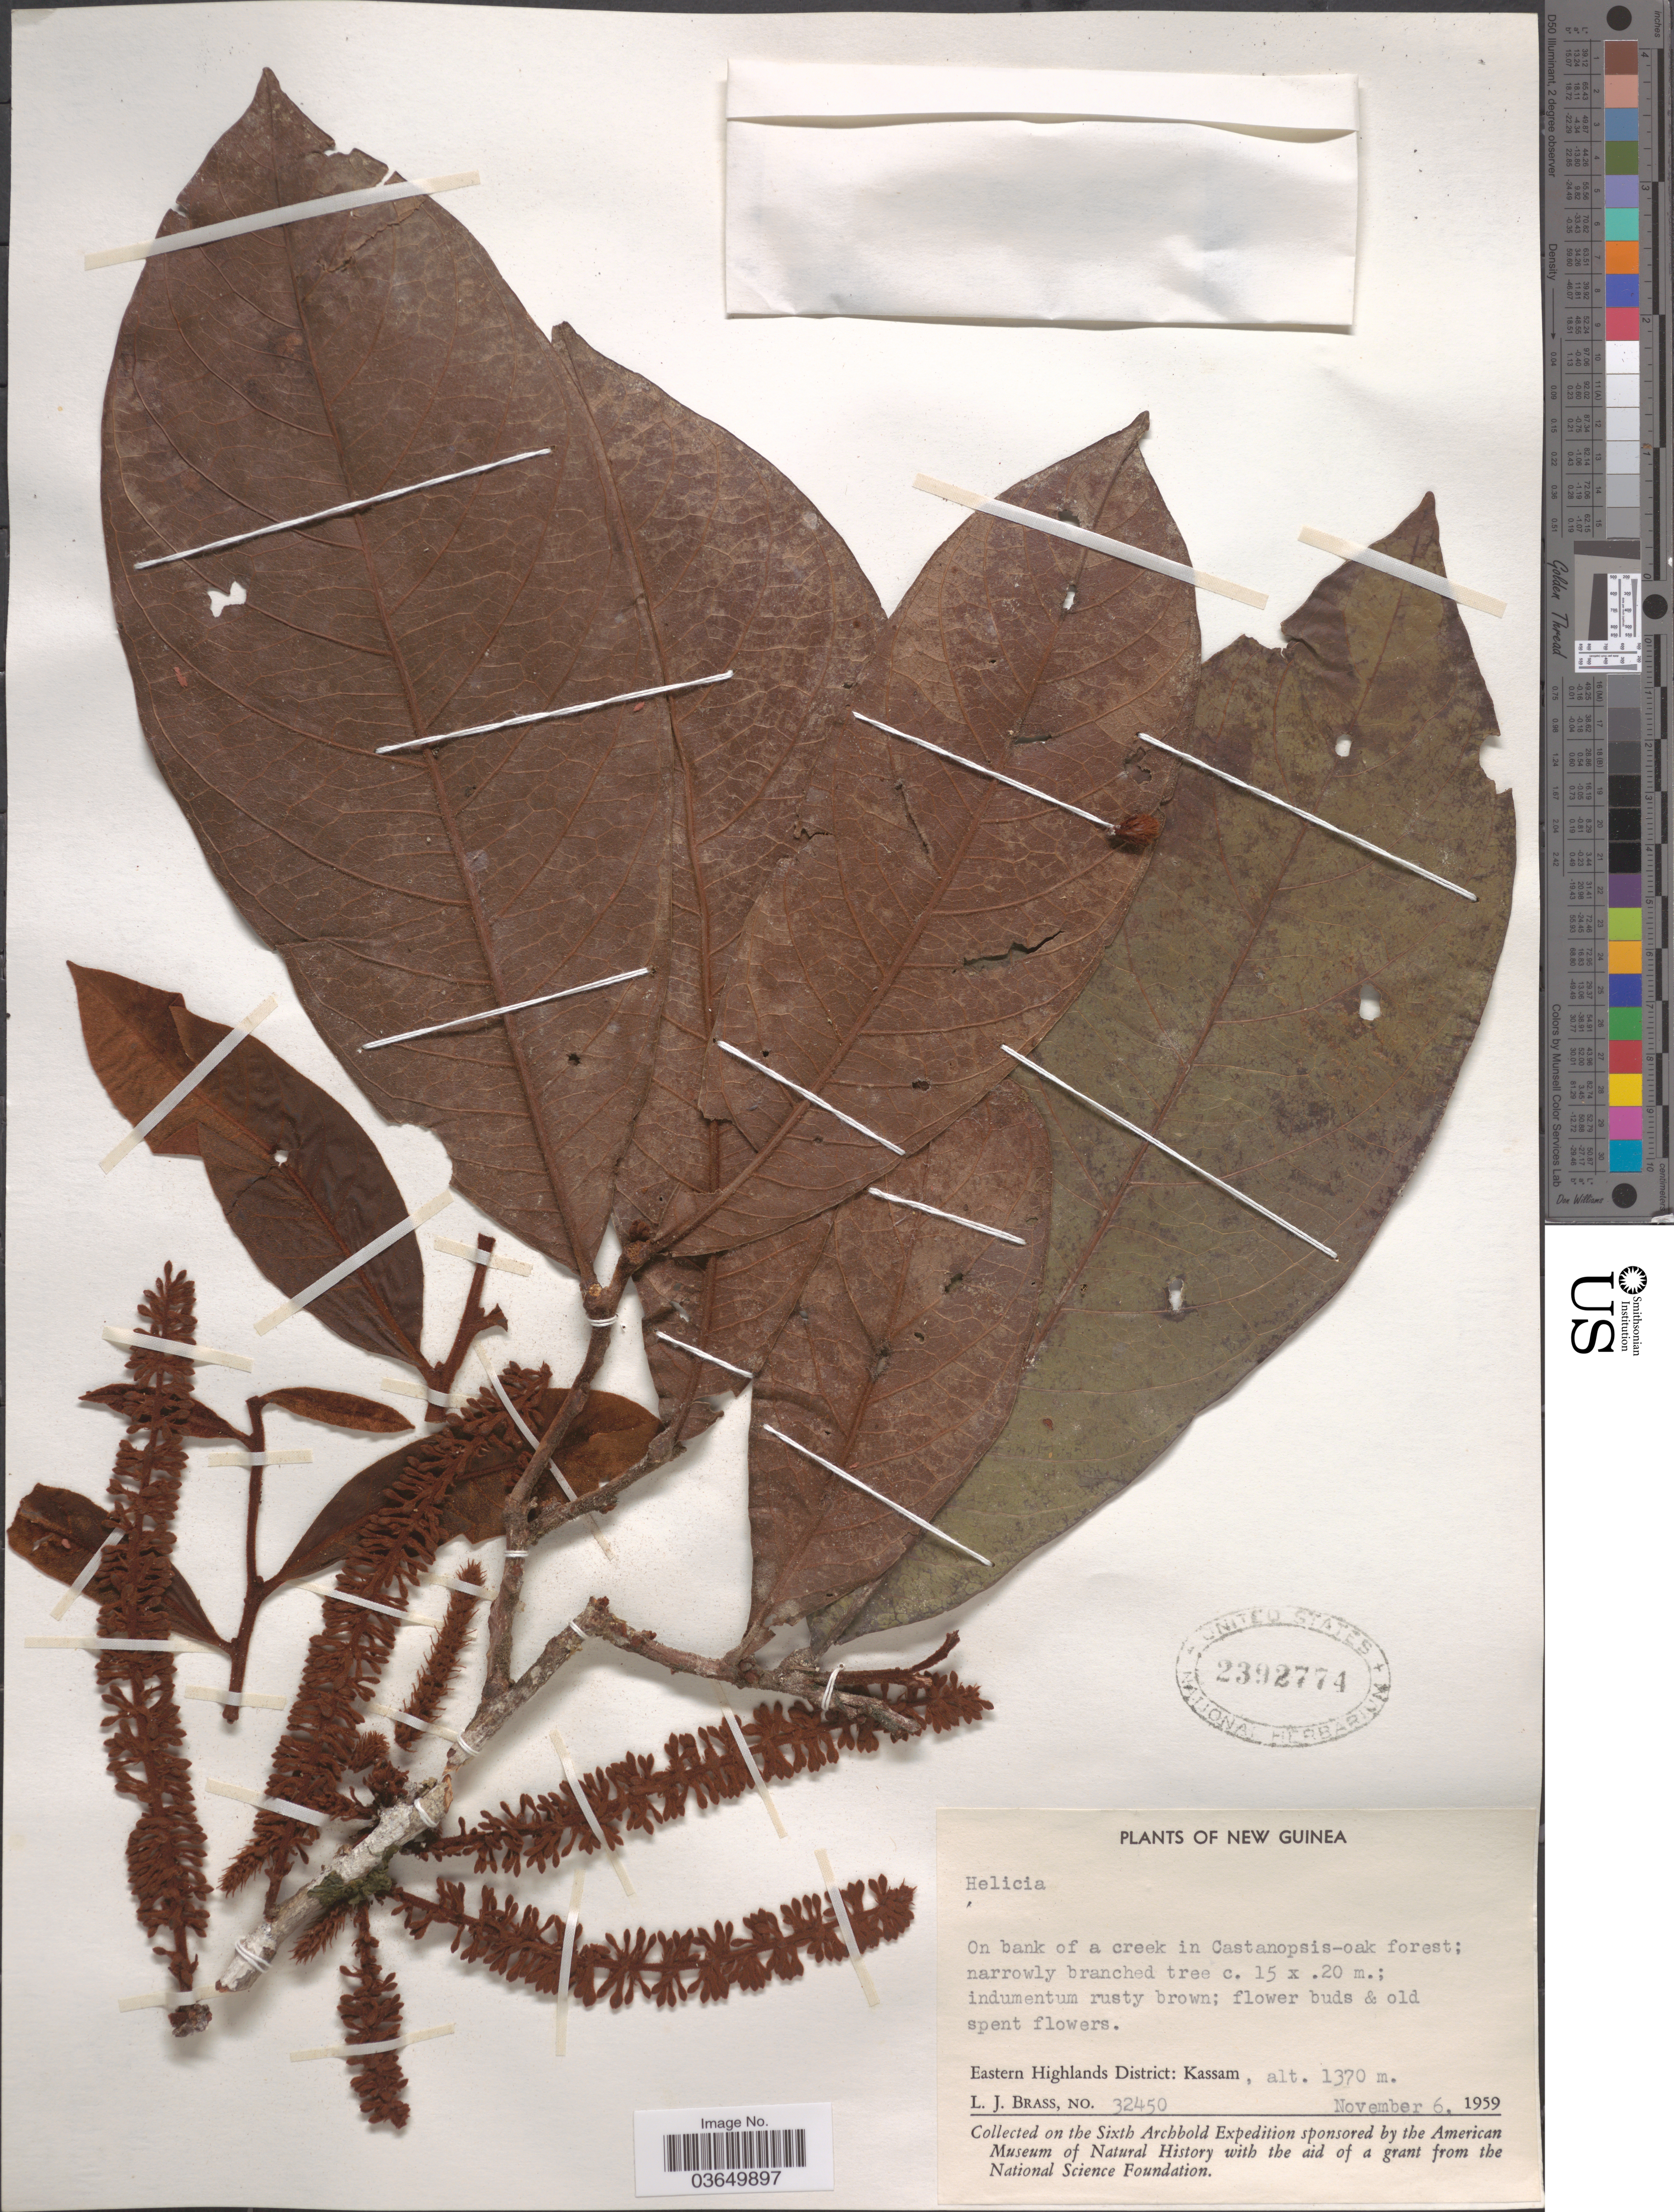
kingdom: Plantae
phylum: Tracheophyta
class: Magnoliopsida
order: Proteales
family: Proteaceae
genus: Helicia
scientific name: Helicia sp.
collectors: L. J. Brass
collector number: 32450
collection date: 1959-11-06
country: Papua New Guinea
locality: New Guinea. Eastern Highlands District: Kassam.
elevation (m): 1370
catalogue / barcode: US 2392774